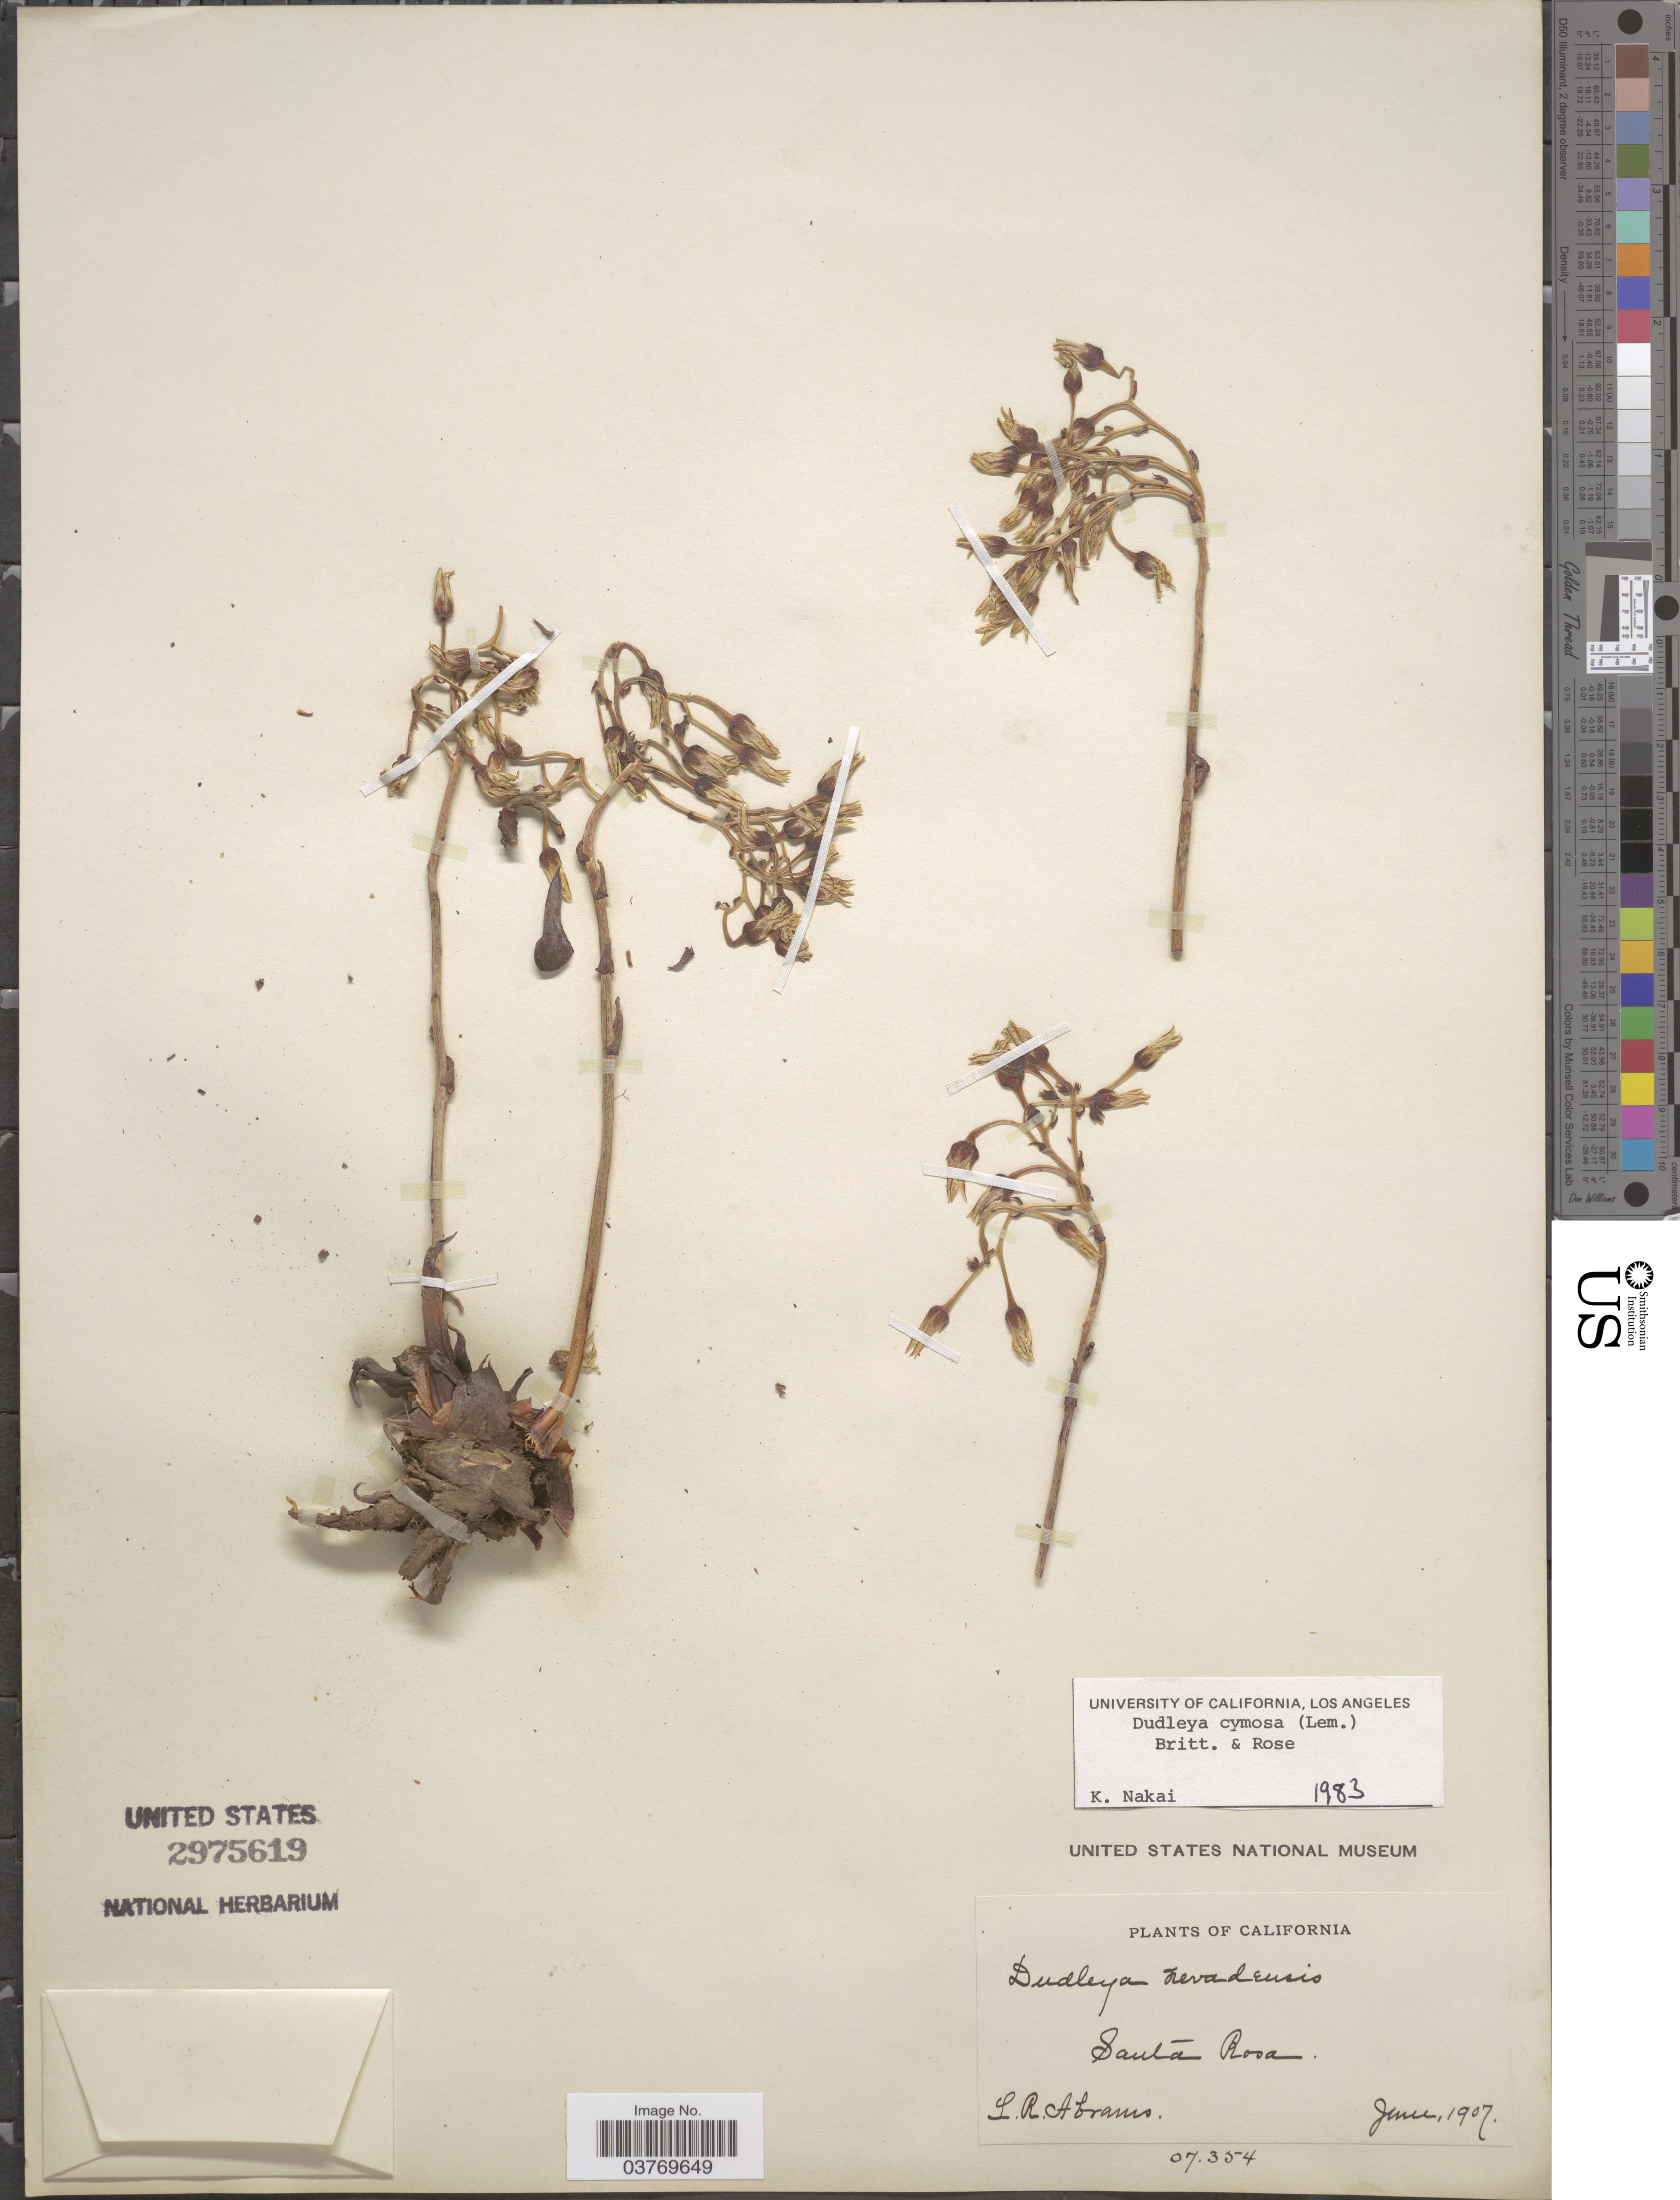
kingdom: Plantae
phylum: Tracheophyta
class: Magnoliopsida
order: Saxifragales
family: Crassulaceae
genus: Dudleya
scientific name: Dudleya cymosa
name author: (Lem.) Britton & Rose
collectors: L. Abrams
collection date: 1907-06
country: United States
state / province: California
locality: Santa Rosa.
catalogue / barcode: US 2975619